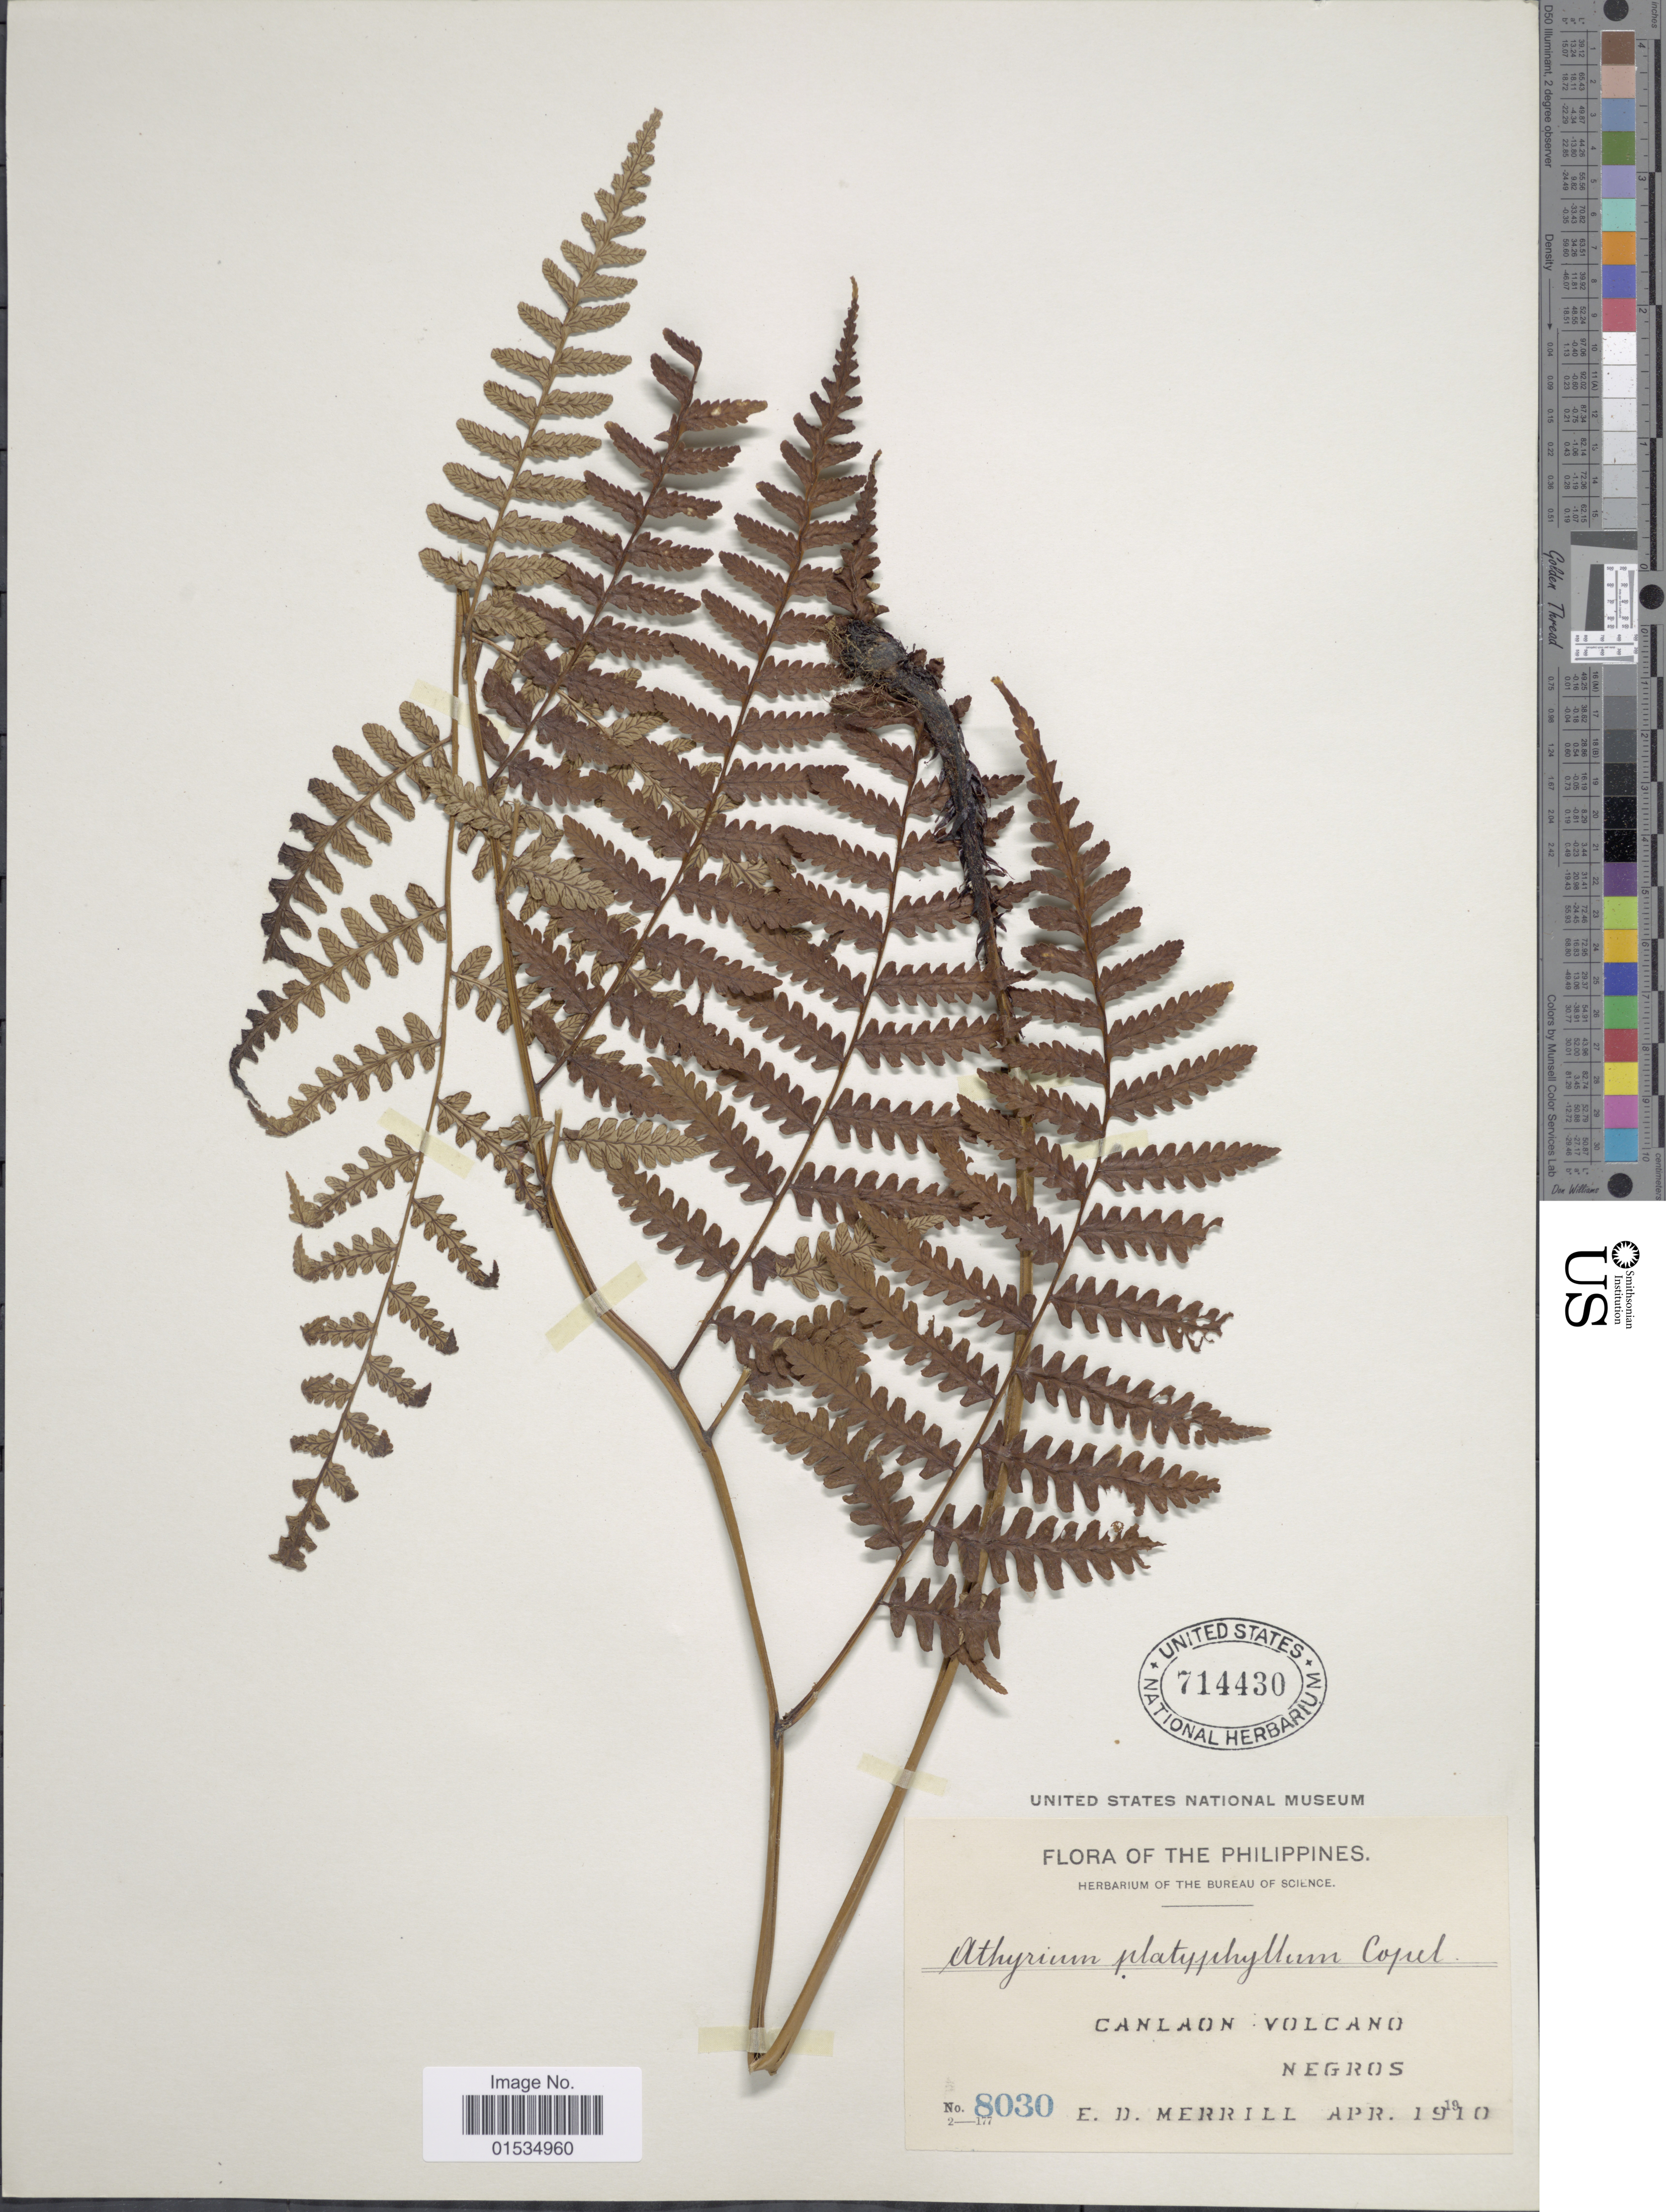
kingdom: Plantae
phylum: Tracheophyta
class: Polypodiopsida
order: Polypodiales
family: Athyriaceae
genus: Diplazium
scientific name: Diplazium griffithii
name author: (T. Moore) Diels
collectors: E. D. Merrill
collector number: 8030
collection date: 1910-04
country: Philippines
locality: Canlaon Volcano, Negros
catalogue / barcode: US 714430